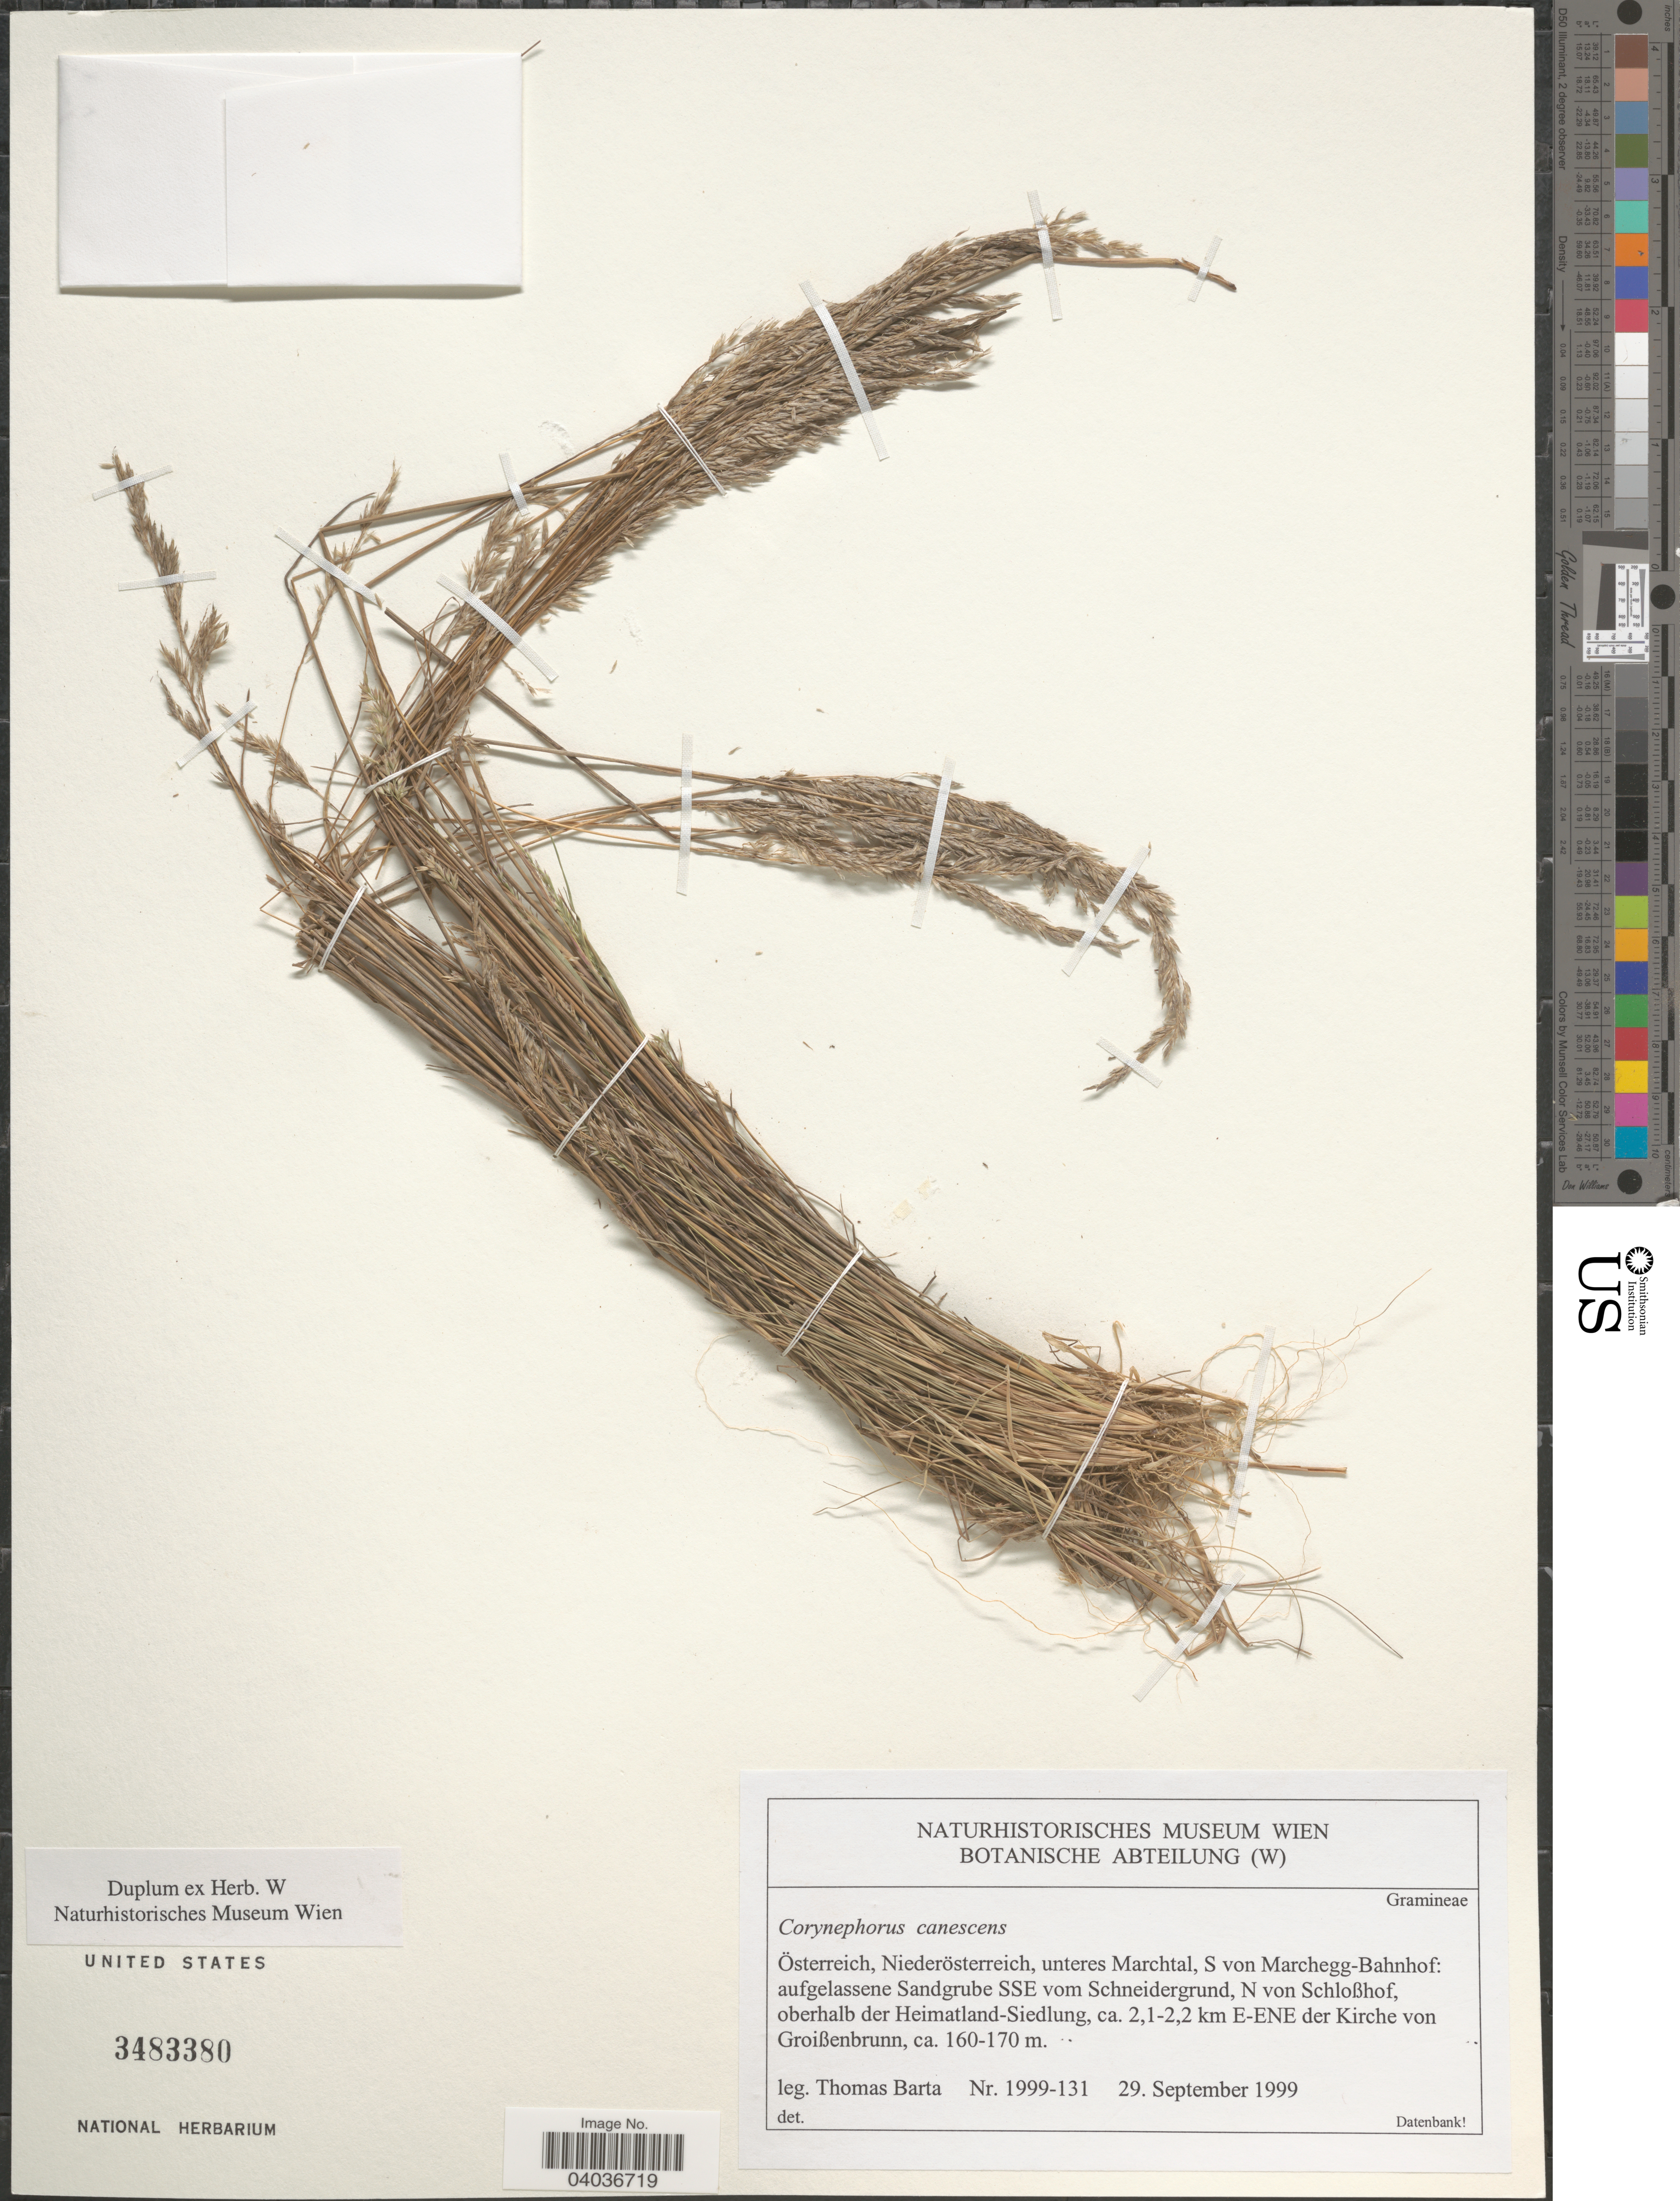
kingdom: Plantae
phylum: Tracheophyta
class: Liliopsida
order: Poales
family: Poaceae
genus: Corynephorus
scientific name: Corynephorus canescens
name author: (L, MEL) P. Beauv.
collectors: T. Barta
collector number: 1999-131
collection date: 1999-09-29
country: Austria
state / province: Niederosterreich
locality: Österreich, unteres Marchtal, S von Marchegg-Bahnhof: aufgelassene Sandgrube SSE vom Schneidergrund, N von Schloßhof, oberhalb der Heimatland-Siedlung, ca. 2,1-2,2 km E-ENE der Kirche von Groißenbrunn.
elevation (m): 160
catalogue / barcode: US 3483380